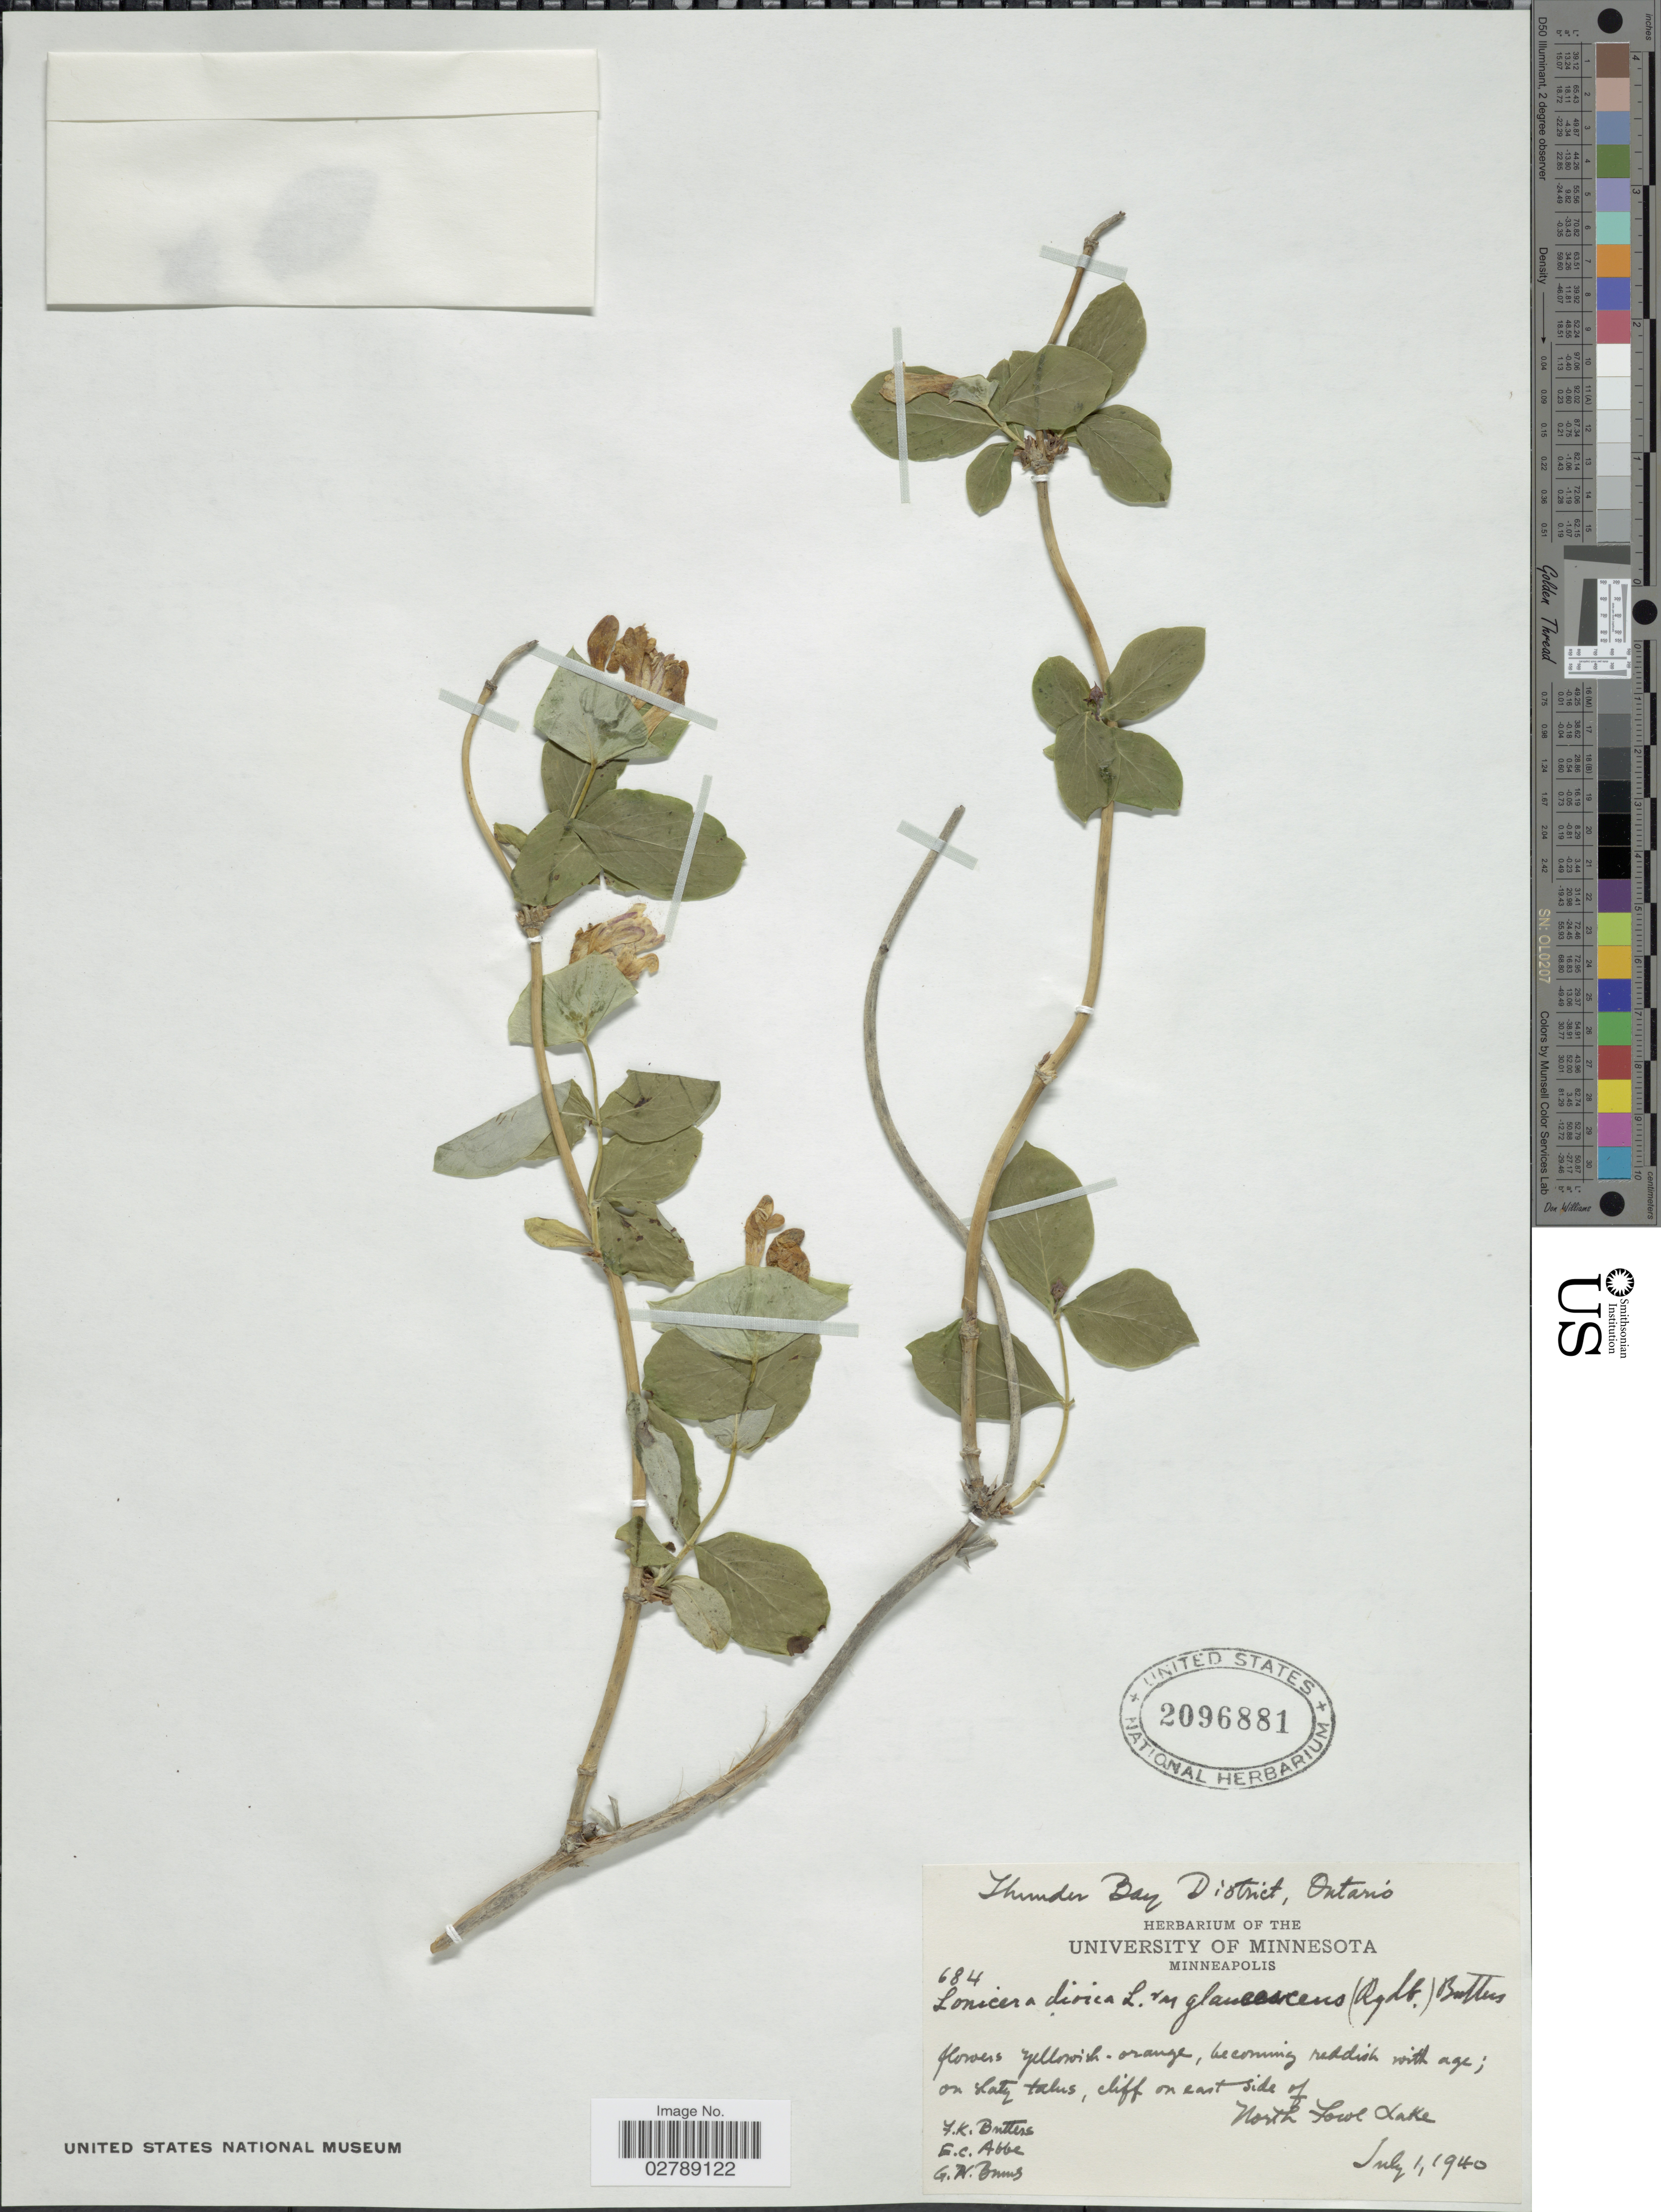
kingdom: Plantae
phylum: Tracheophyta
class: Magnoliopsida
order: Dipsacales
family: Caprifoliaceae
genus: Lonicera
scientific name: Lonicera dioica var. glaucescens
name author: (Rydb.) Butters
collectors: F. K. Butters, E. C. Abbe & G. Burns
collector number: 684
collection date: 1940-07-01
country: Canada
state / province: Ontario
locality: Thunder Bay District. Cliff on east side of North Fowl Lake.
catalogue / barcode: US 2096881